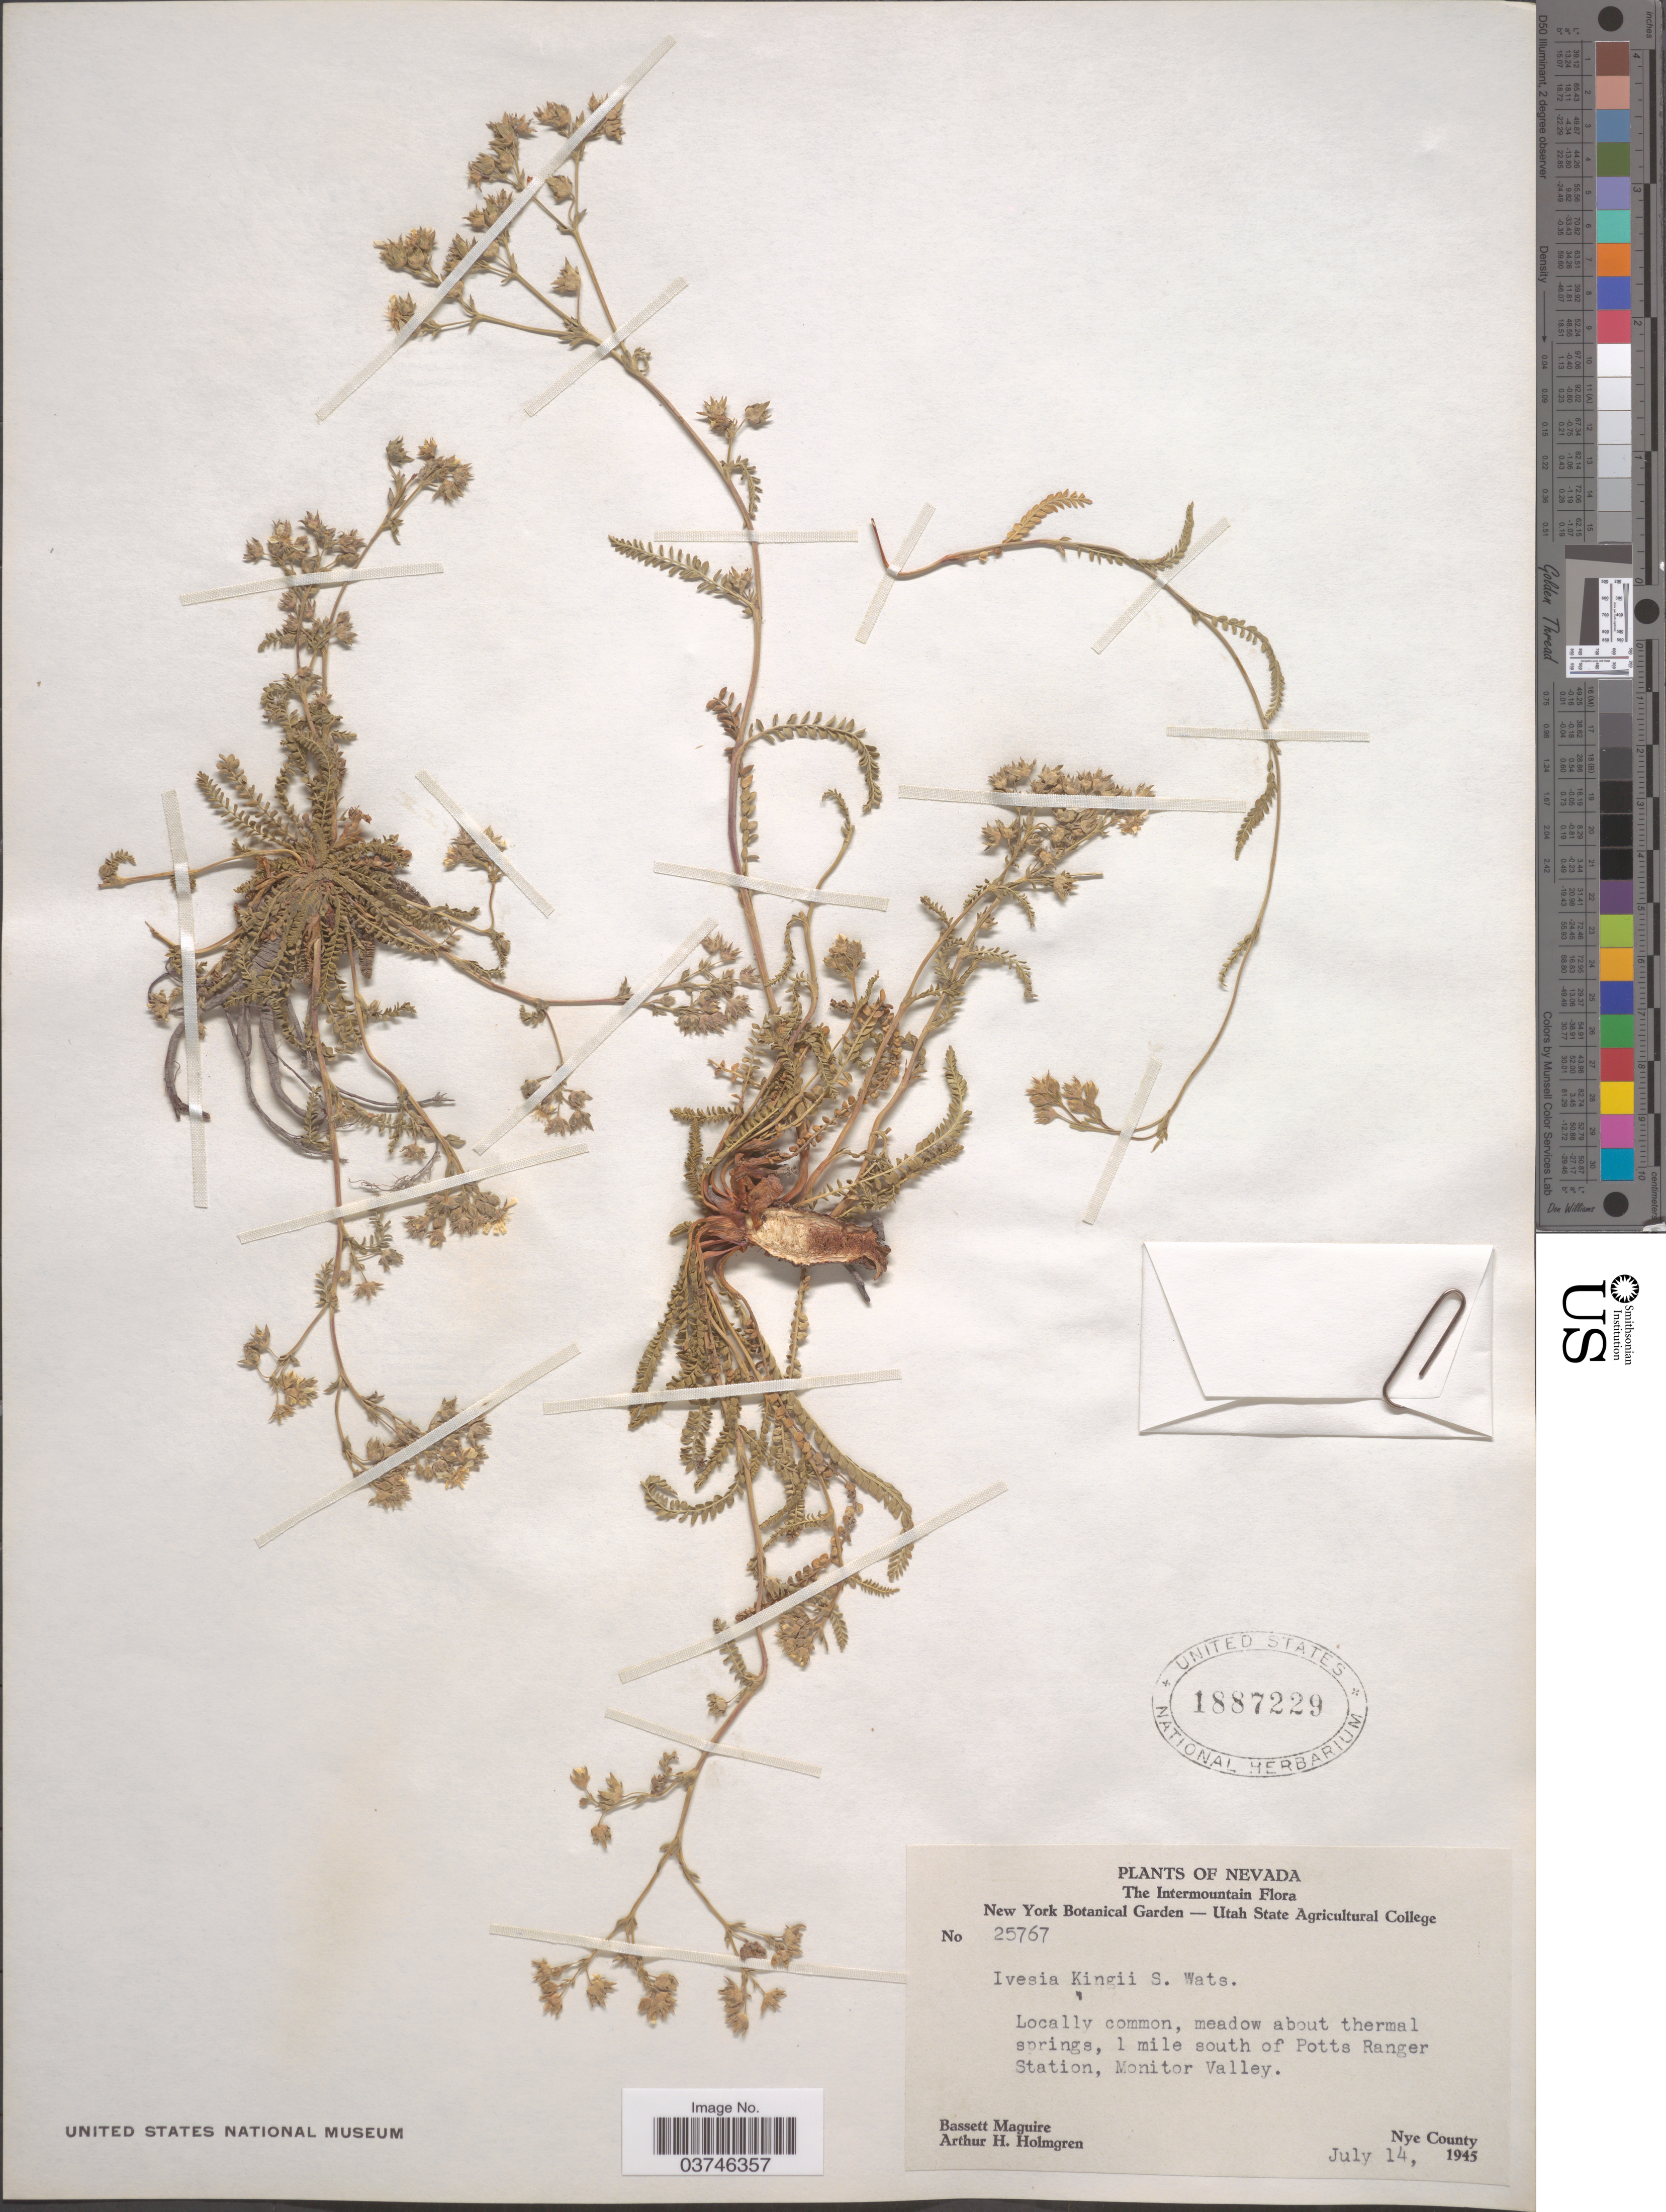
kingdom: Plantae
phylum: Tracheophyta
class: Magnoliopsida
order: Rosales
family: Rosaceae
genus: Potentilla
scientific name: Potentilla kingii var. kingii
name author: (S. Watson) Greene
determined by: Strong, Mark T., (BOT), Smithsonian Institution - National Museum of Natural History (UNITED STATES)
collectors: B. Maguire & A. H. Holmgren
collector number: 25767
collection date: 1945-07-14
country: United States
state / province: Nevada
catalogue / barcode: US 1887229